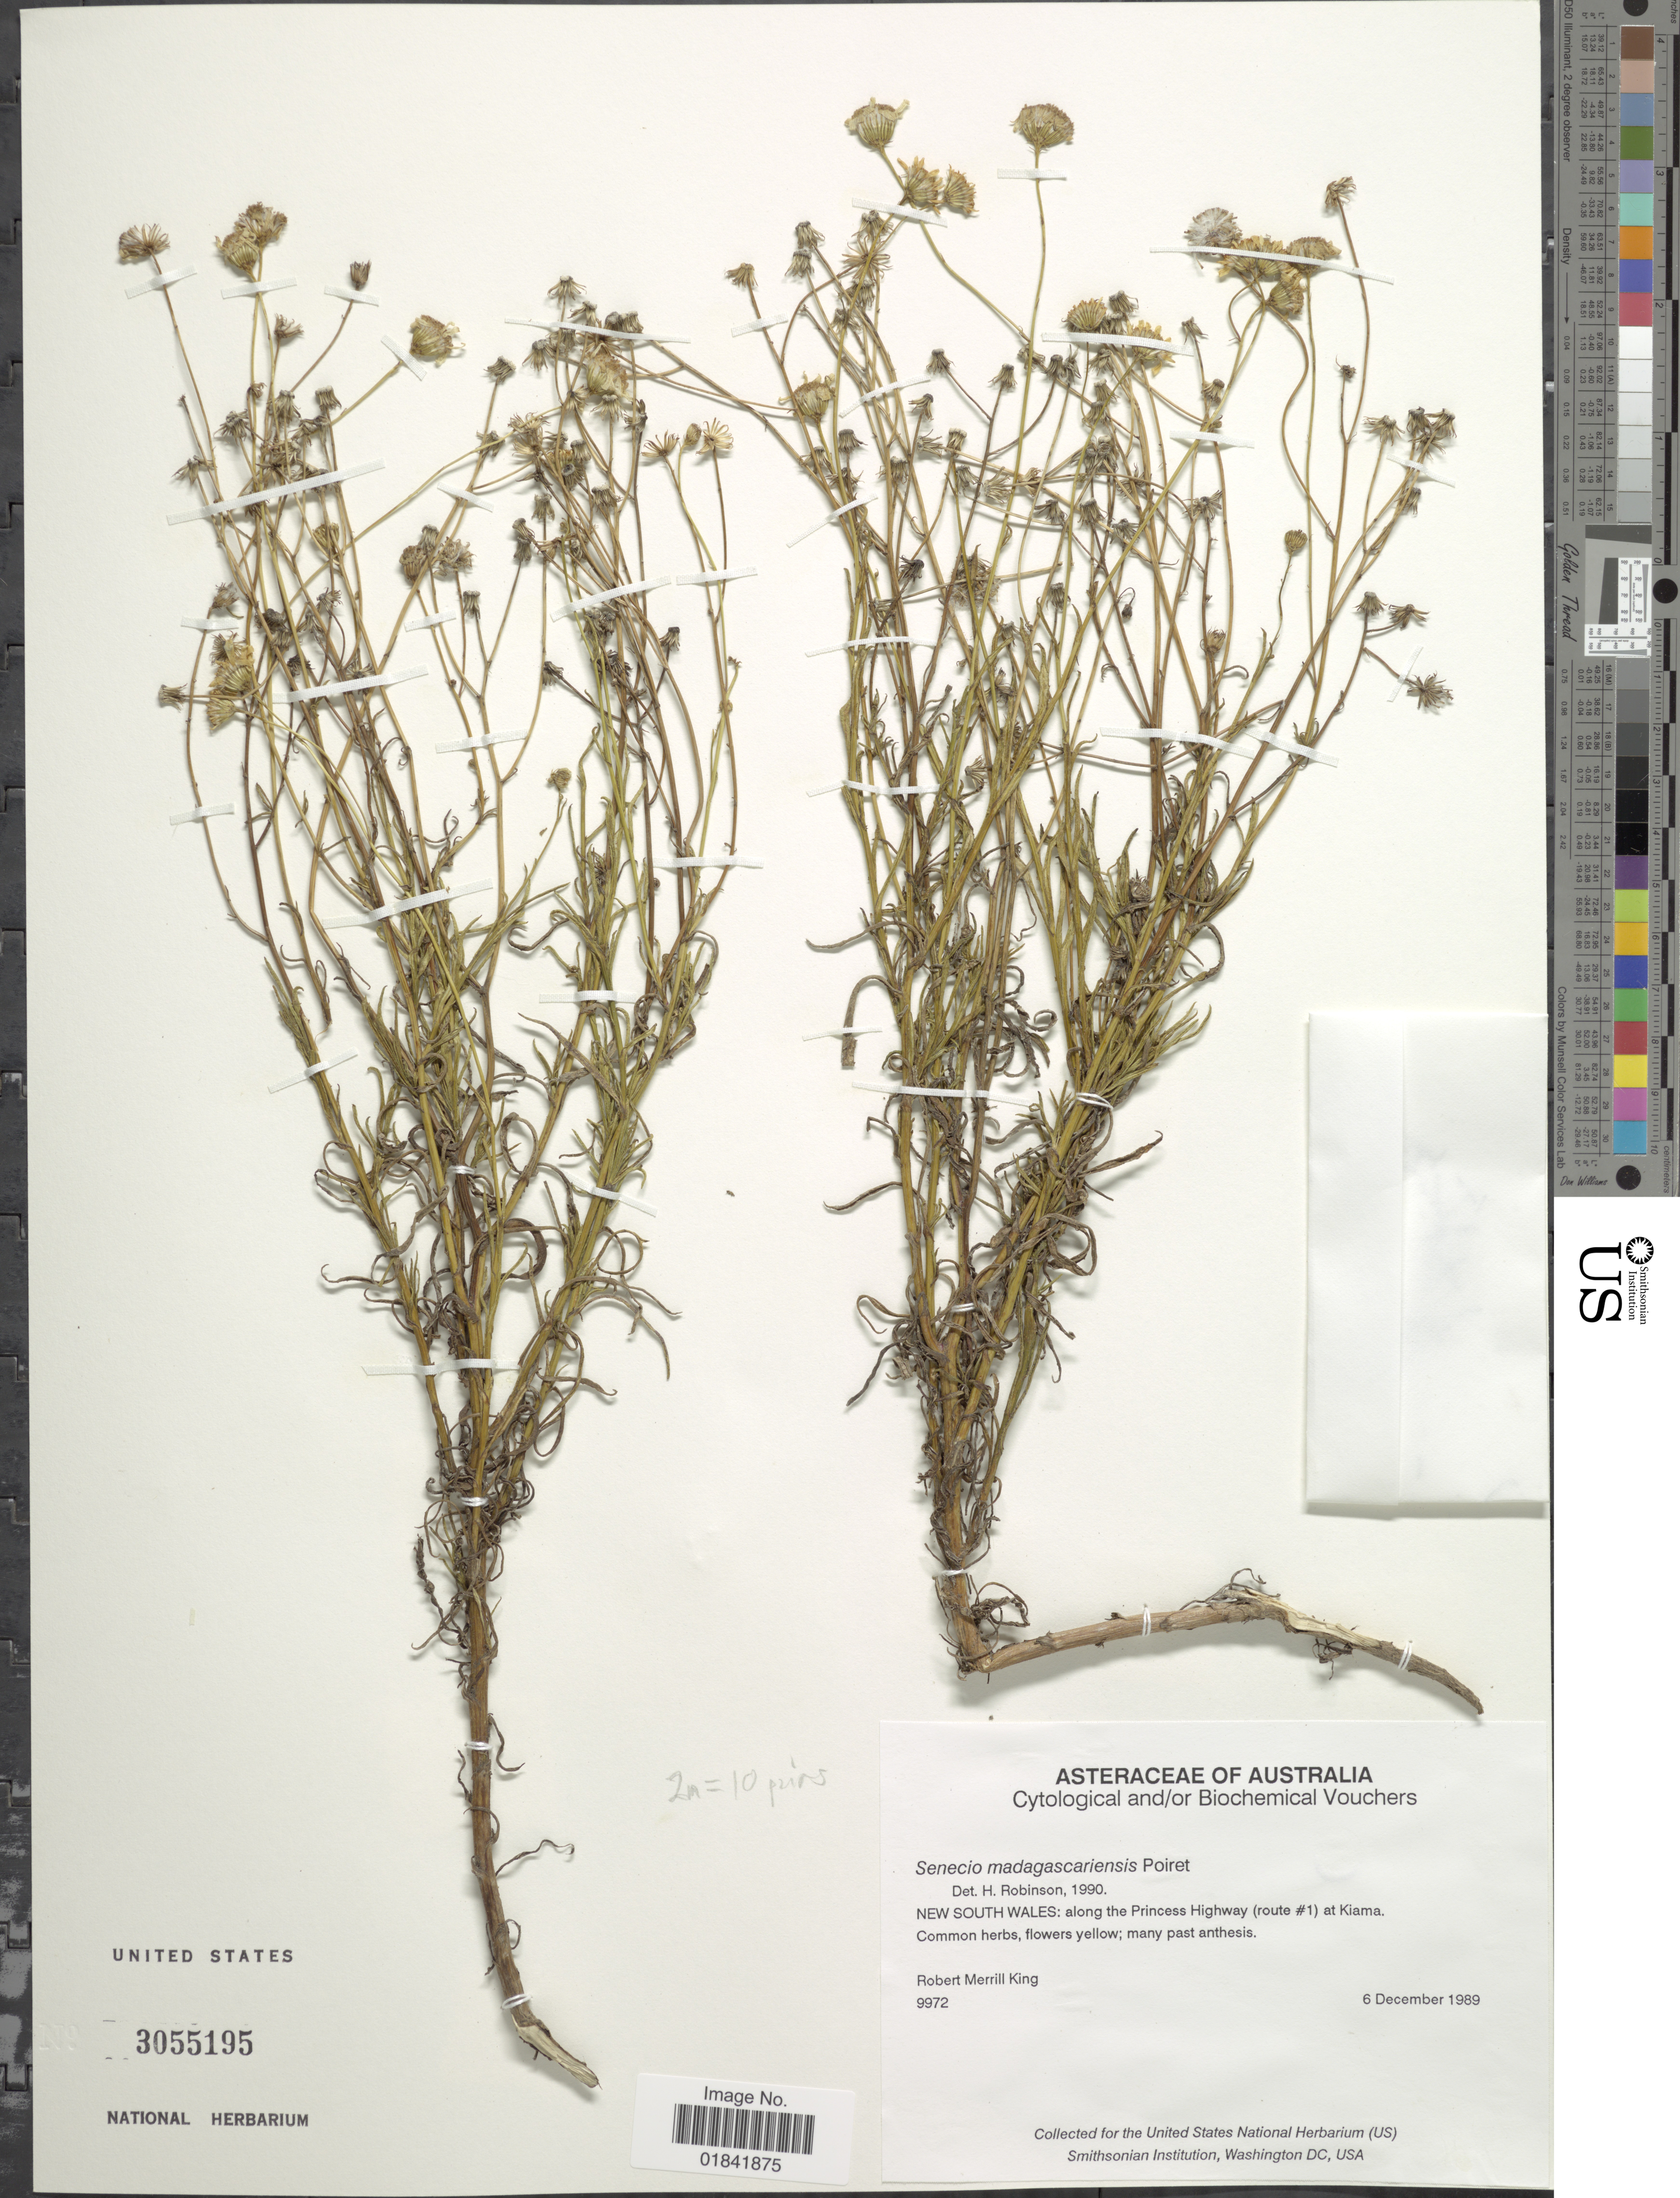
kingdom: Plantae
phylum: Tracheophyta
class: Magnoliopsida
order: Asterales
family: Asteraceae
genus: Senecio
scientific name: Senecio madagascariensis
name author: Poir.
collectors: R. M. King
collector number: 9972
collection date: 1989-12-06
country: Australia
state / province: New South Wales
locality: Along the Princess Highway (route #1) at Kiama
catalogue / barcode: US 3055195